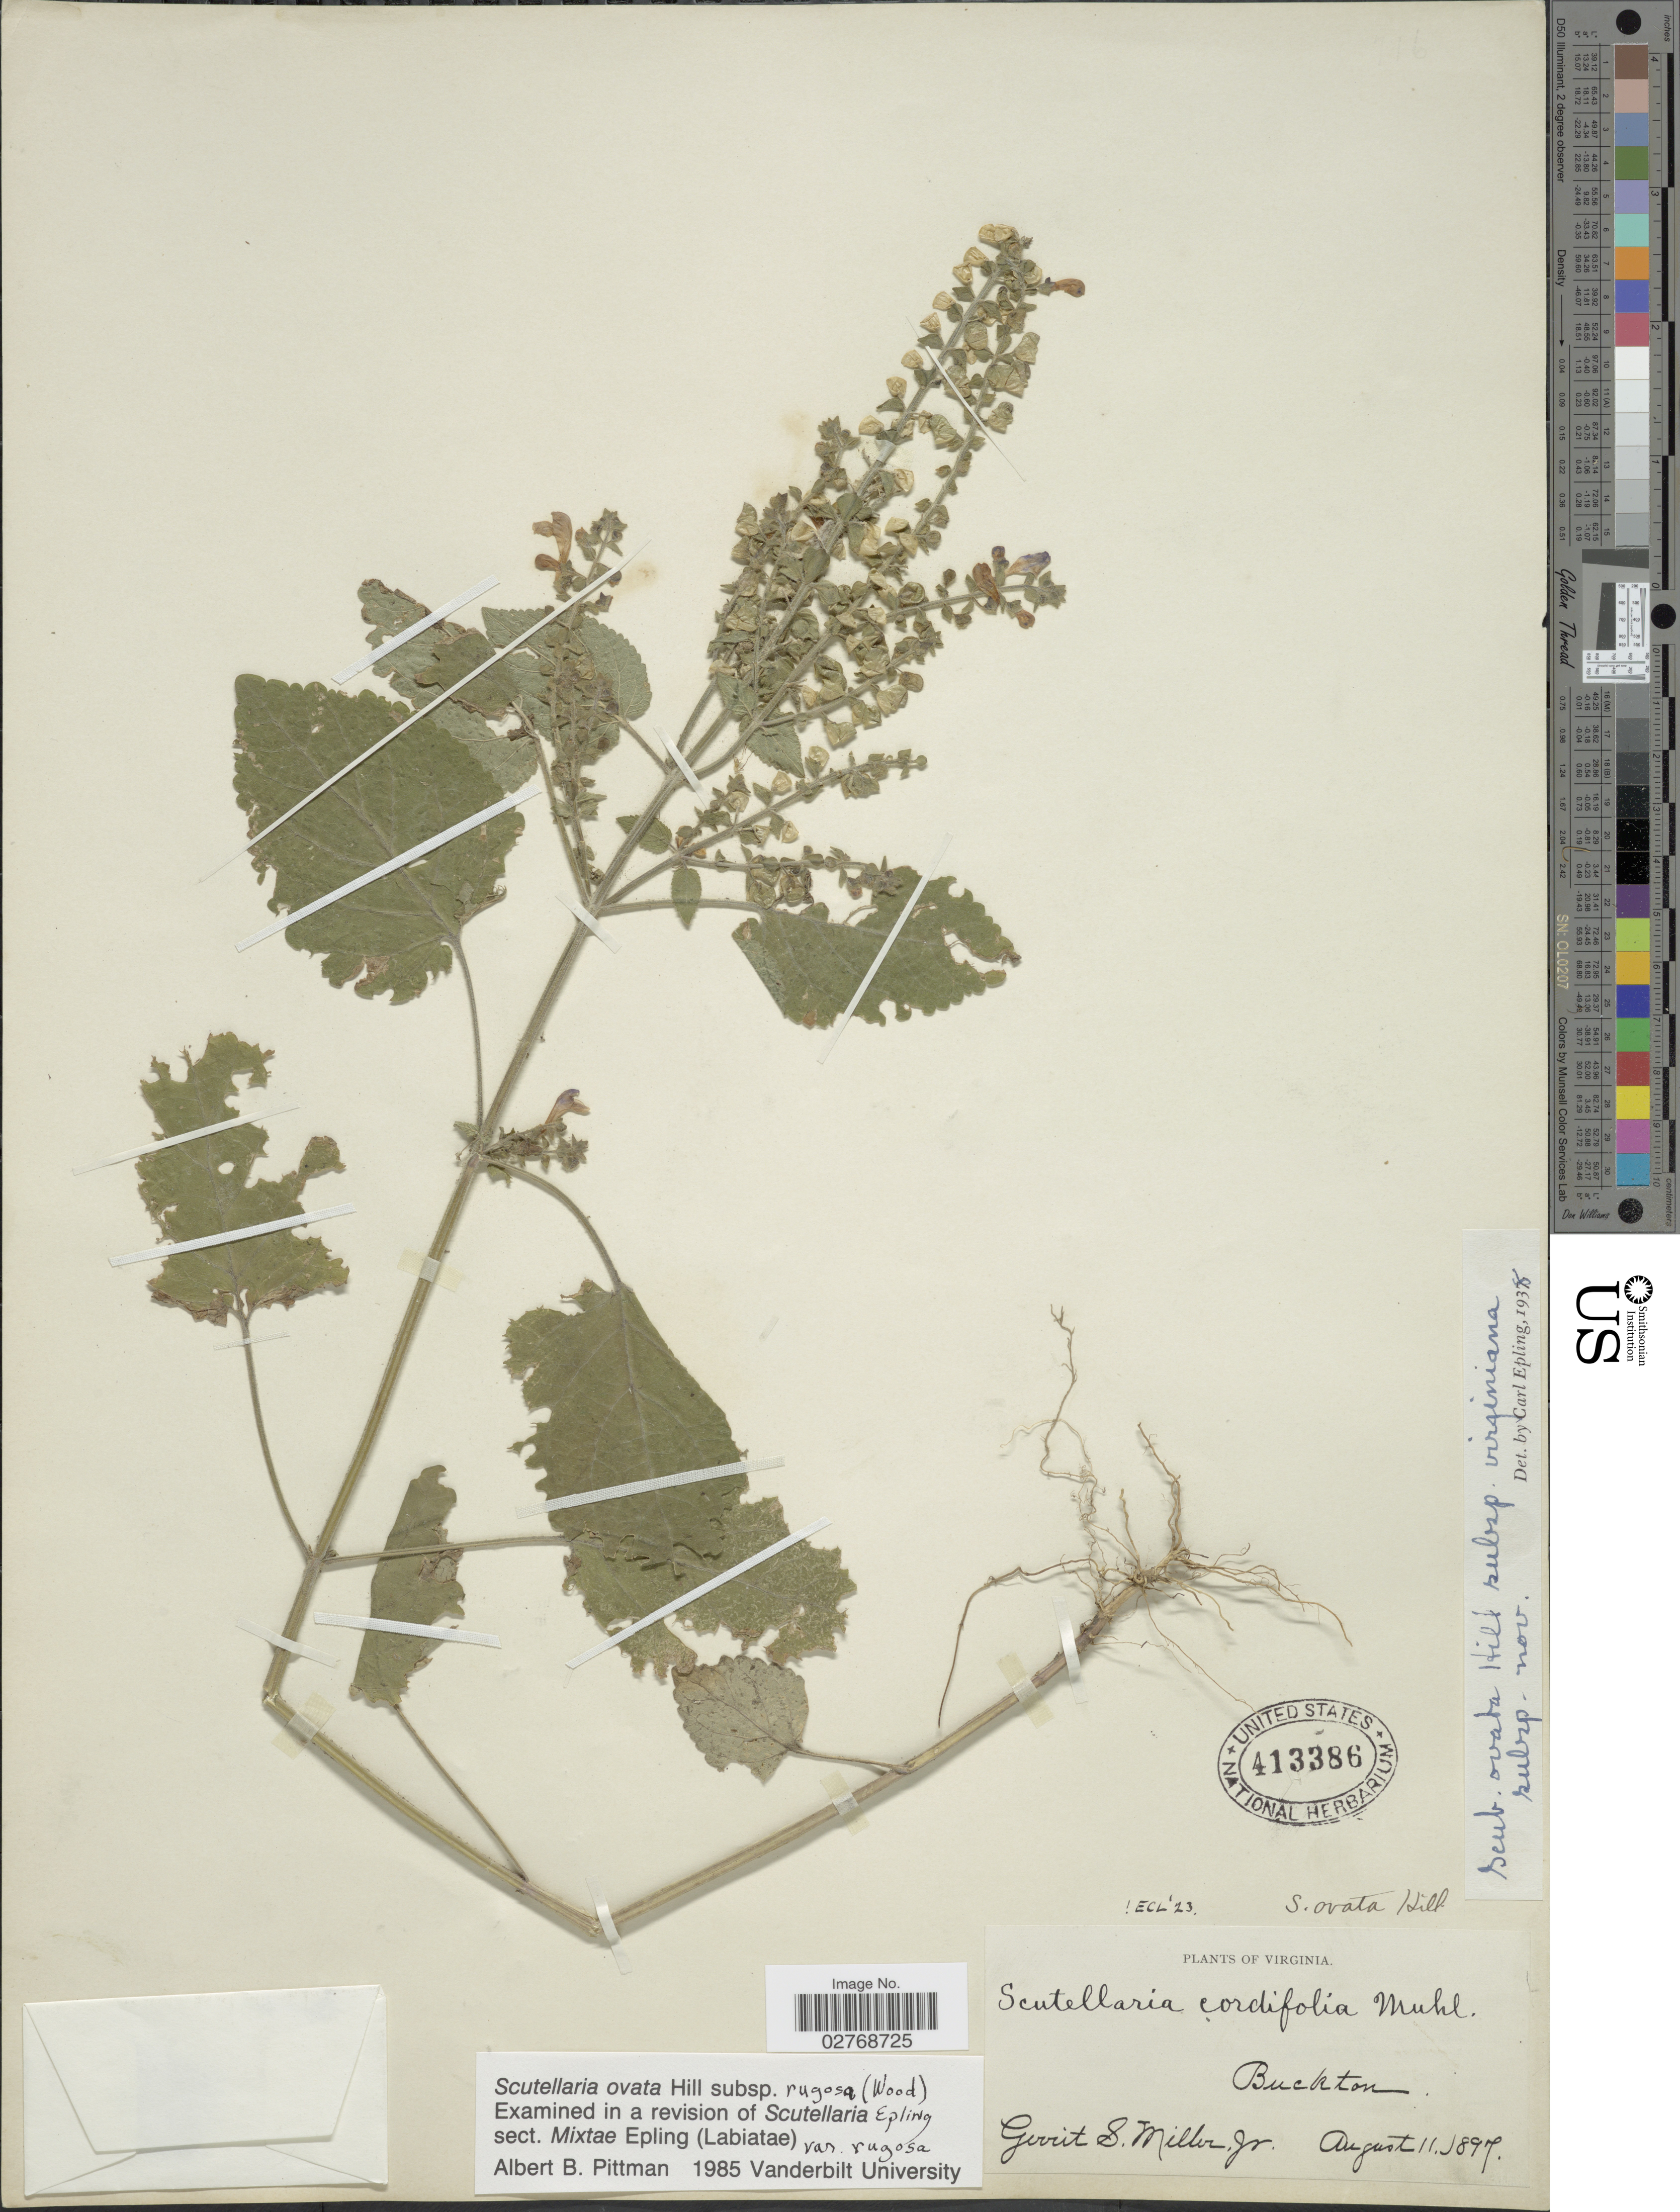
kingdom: Plantae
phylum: Tracheophyta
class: Magnoliopsida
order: Lamiales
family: Lamiaceae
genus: Scutellaria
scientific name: Scutellaria ovata subsp. rugosa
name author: (Alph. Wood) Epling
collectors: G. S. Miller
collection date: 1897-08-11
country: United States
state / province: Virginia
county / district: Warren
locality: Buckton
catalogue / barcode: US 413386